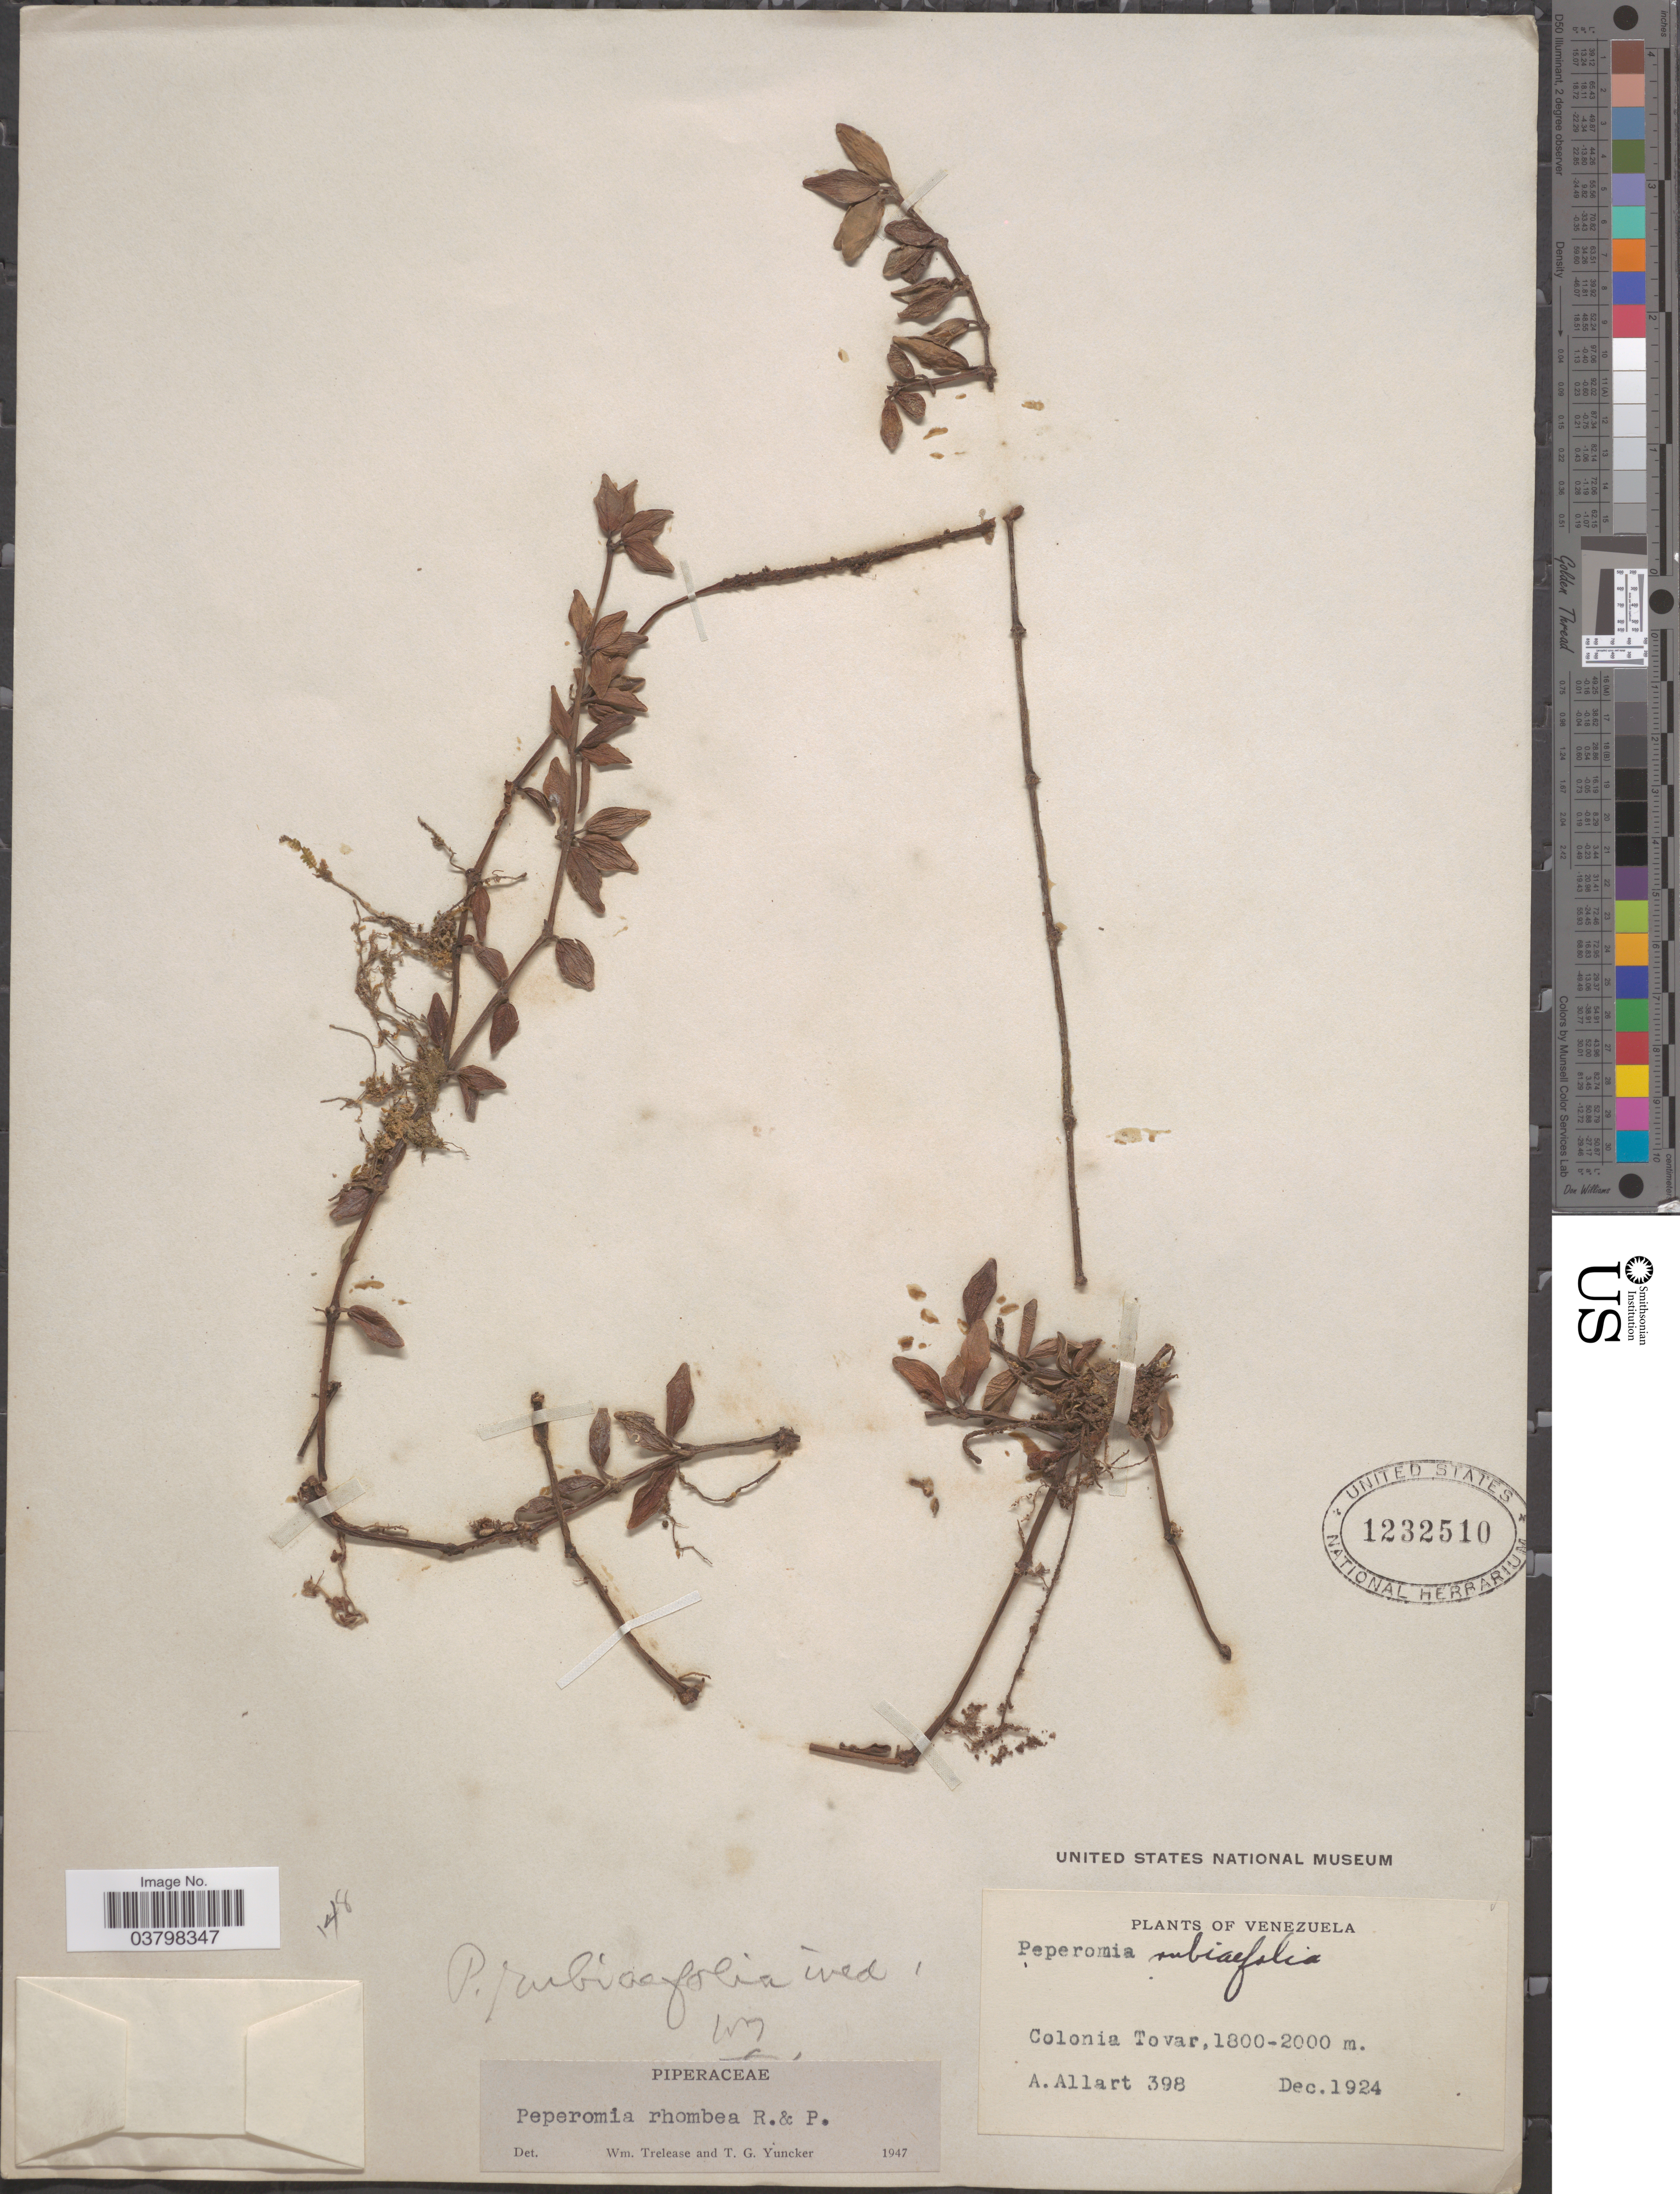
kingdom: Plantae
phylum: Tracheophyta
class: Magnoliopsida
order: Piperales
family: Piperaceae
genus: Peperomia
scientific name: Peperomia rhombea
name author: Ruiz & Pav.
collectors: A. Allart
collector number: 398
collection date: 1924-12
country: Venezuela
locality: Colonia Tovar.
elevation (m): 1800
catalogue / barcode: US 1232510